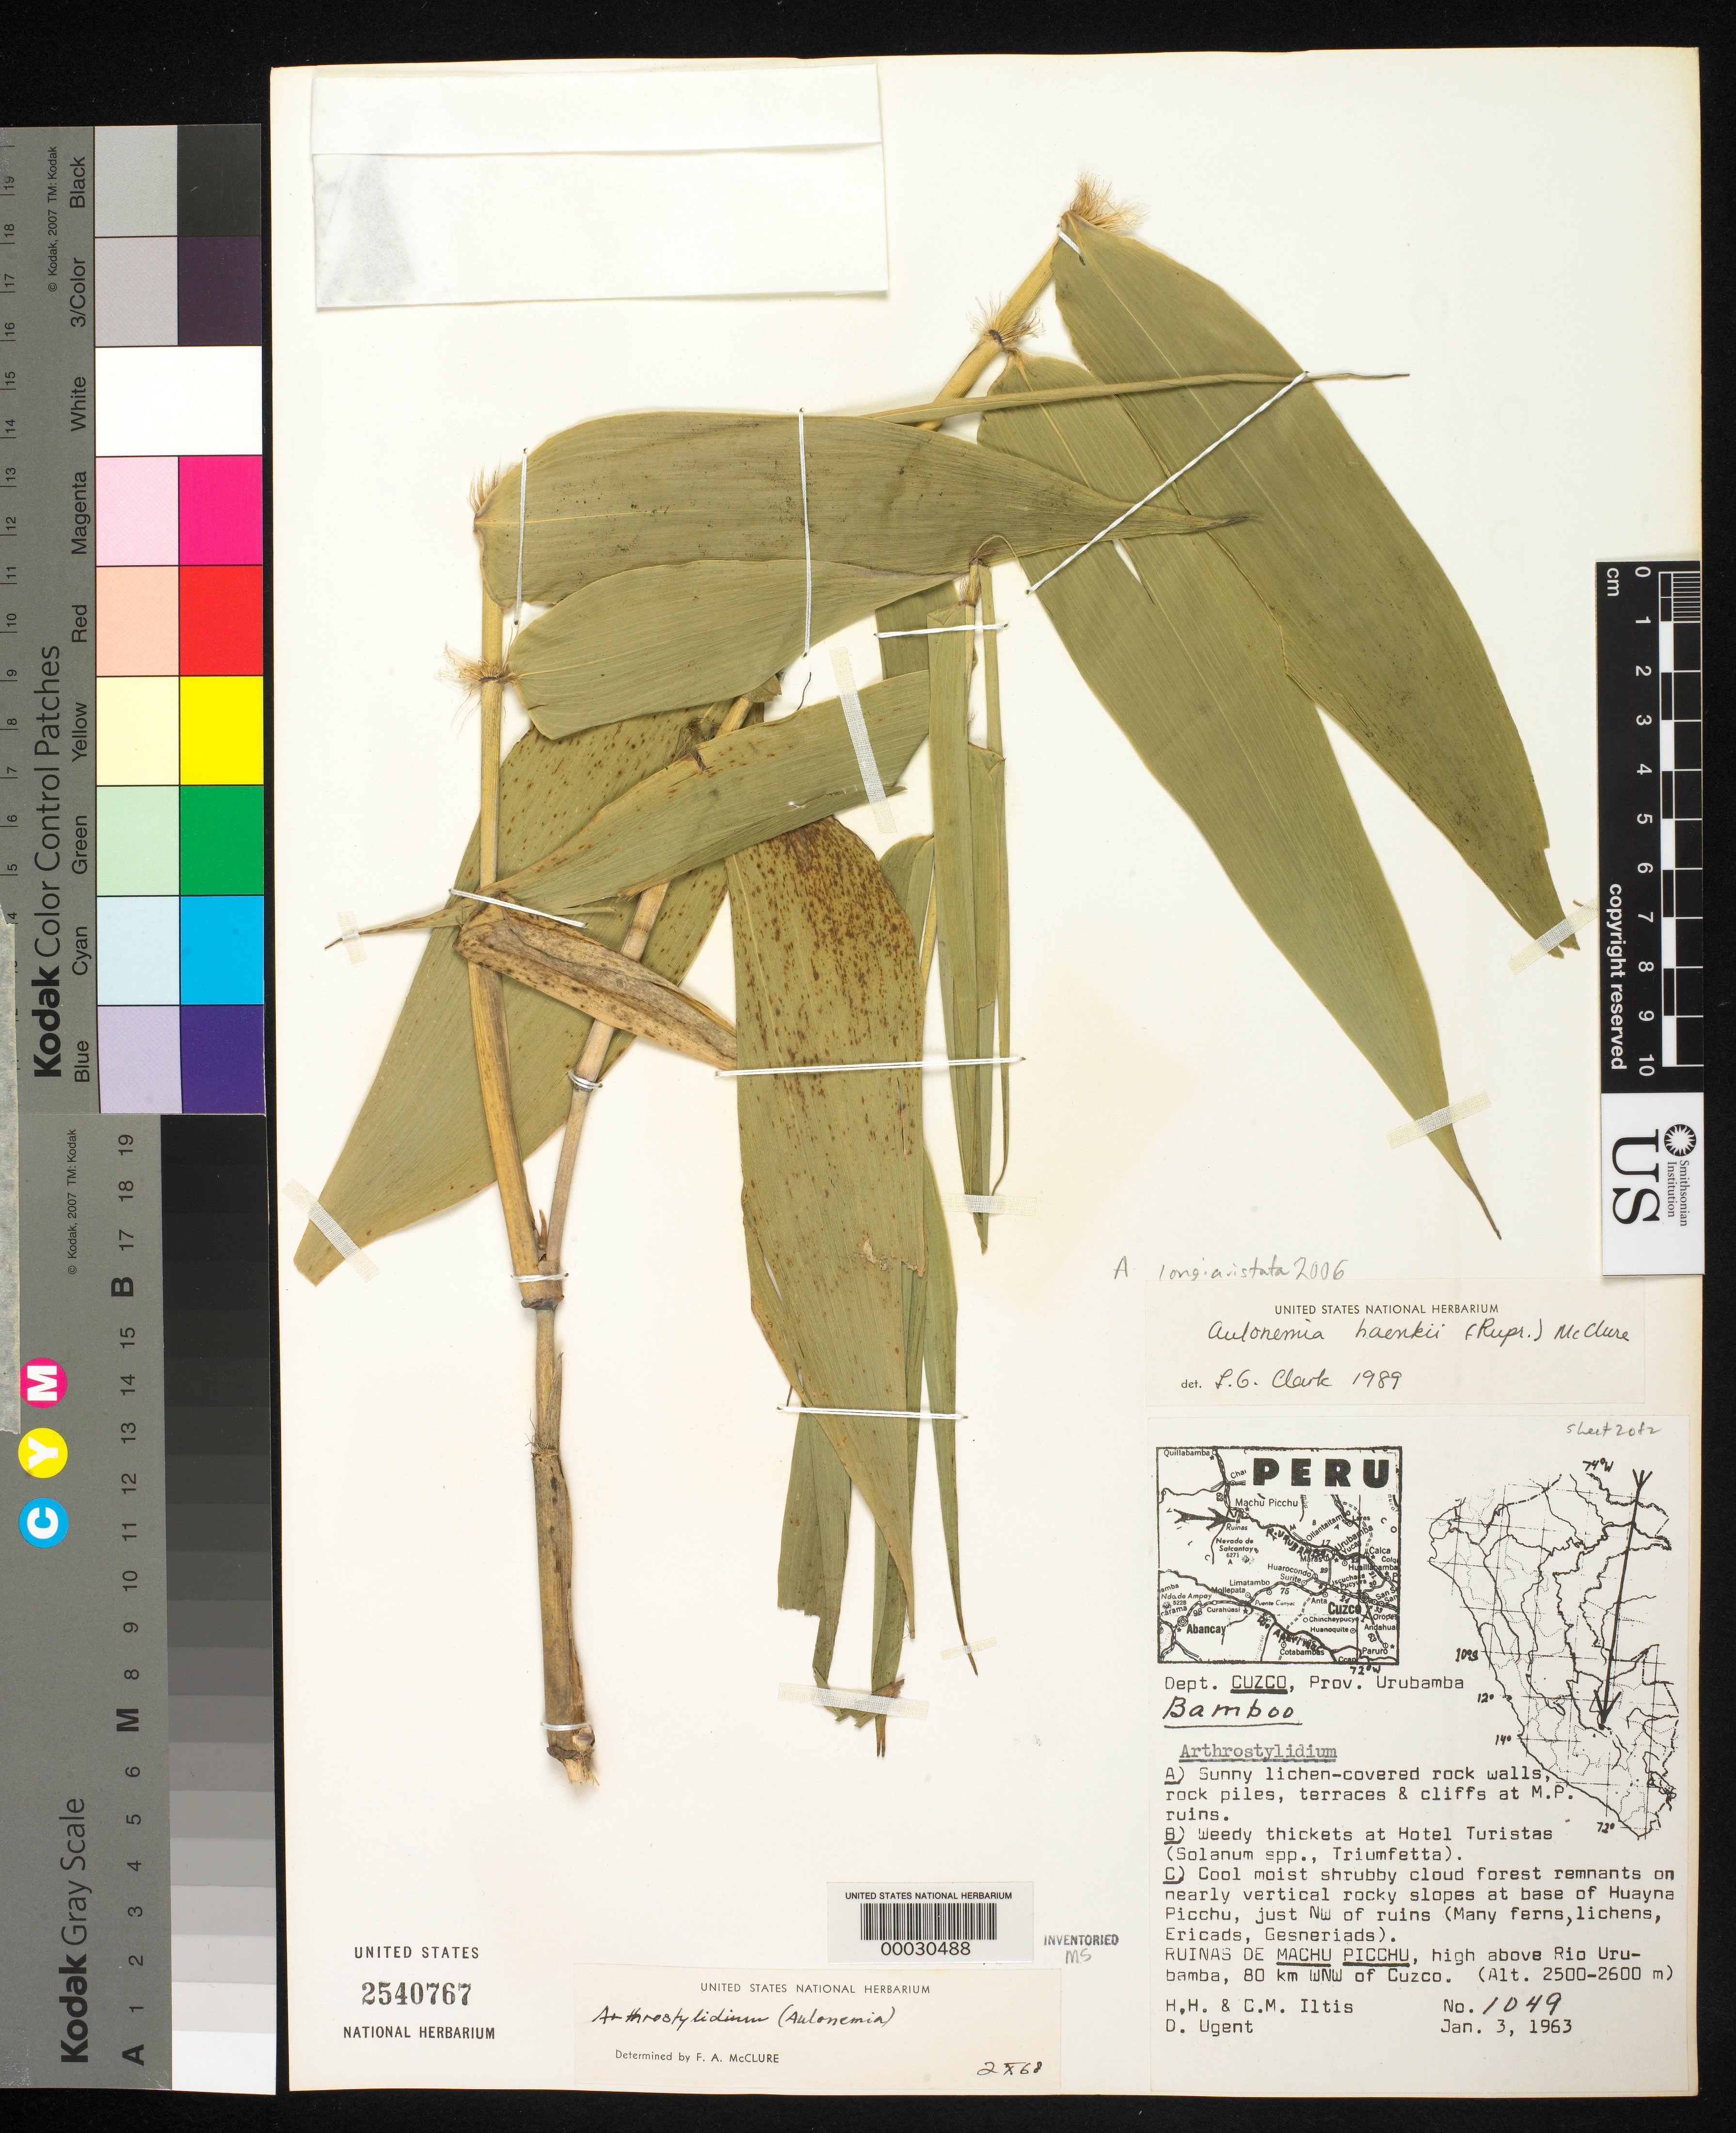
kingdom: Plantae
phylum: Tracheophyta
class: Liliopsida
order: Poales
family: Poaceae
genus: Aulonemia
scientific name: Aulonemia longiaristata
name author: L.G. Clark & Londoño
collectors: H. H. Iltis, C. M Iltis & D. Ugent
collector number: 1049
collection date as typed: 03 Jan 1963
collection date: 1963-01-03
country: Peru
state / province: Cusco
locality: Huayna Picchu, Cuzco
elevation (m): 2500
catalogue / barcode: US 2540767